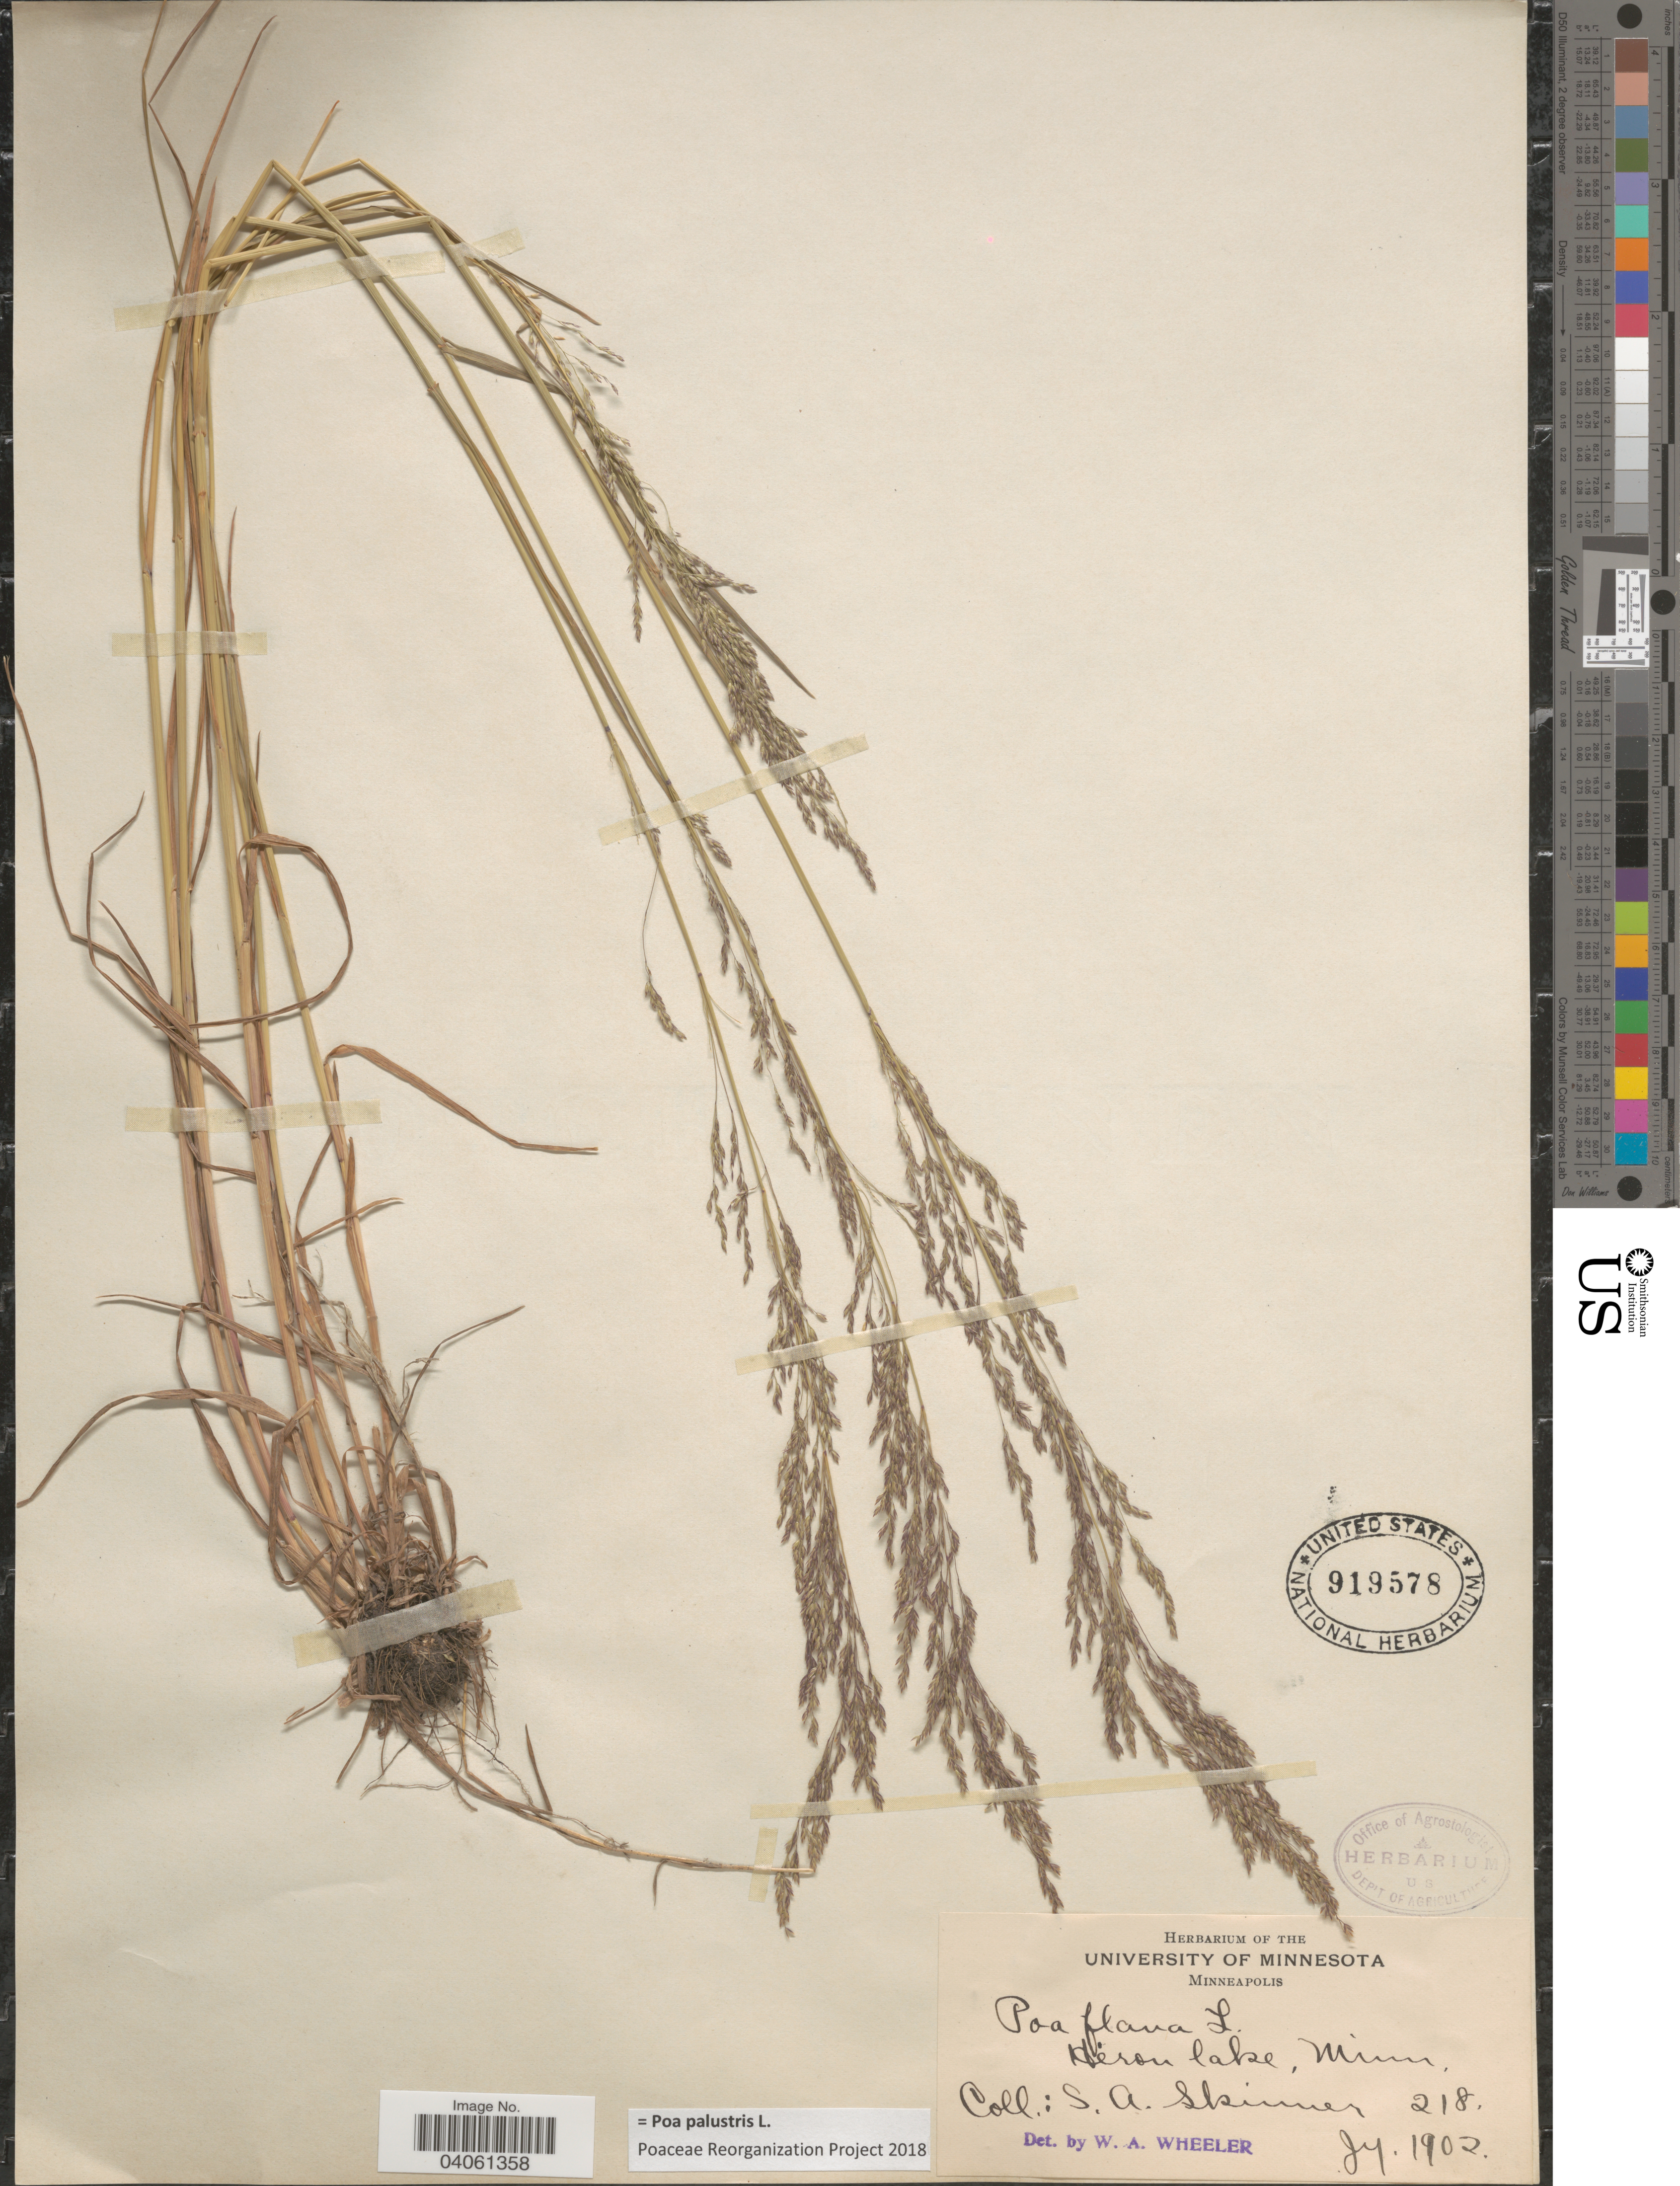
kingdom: Plantae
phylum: Tracheophyta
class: Liliopsida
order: Poales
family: Poaceae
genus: Poa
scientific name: Poa palustris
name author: L.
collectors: S. Skinner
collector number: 218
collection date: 1902-07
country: United States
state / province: Minnesota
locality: Heron lake.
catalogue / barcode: US 919578